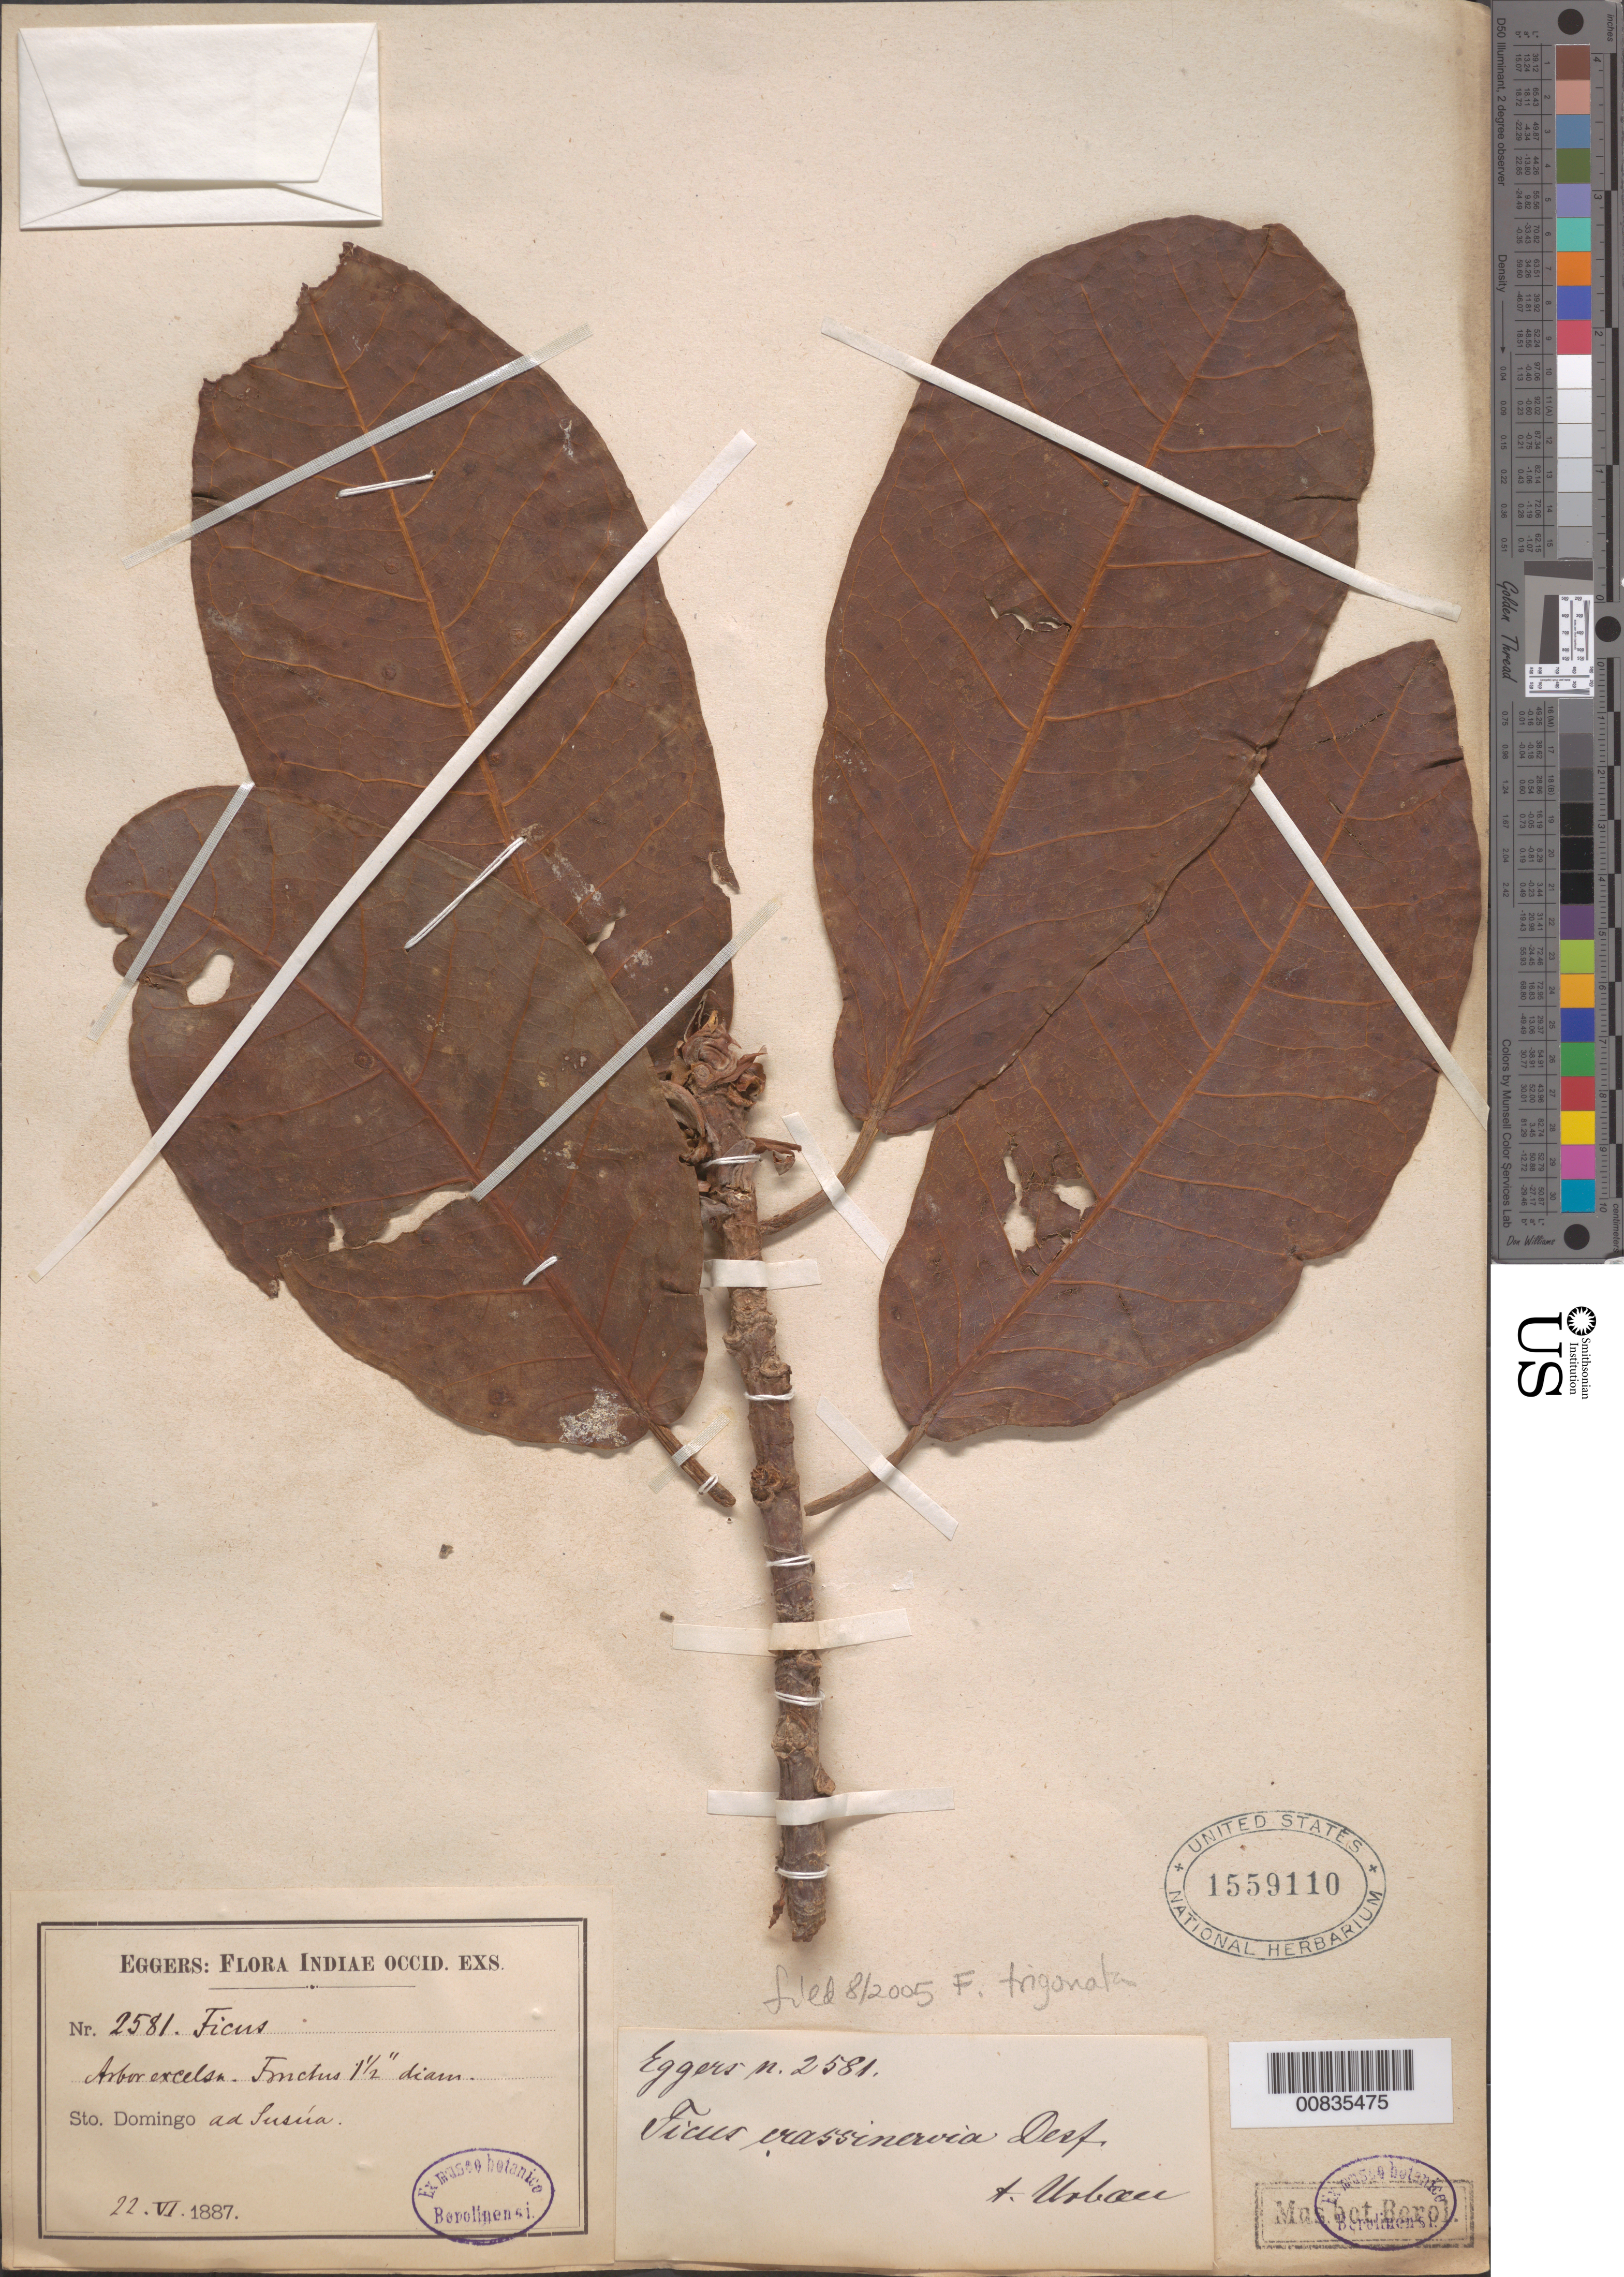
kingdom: Plantae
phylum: Tracheophyta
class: Magnoliopsida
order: Rosales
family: Moraceae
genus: Ficus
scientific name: Ficus trigonata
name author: L.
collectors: H. F. A. von Eggers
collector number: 2581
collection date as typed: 22 Jun 1887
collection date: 1887-06-22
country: Dominican Republic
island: Hispaniola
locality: Sto. Domingo ad Susúa.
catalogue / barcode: US 1559110